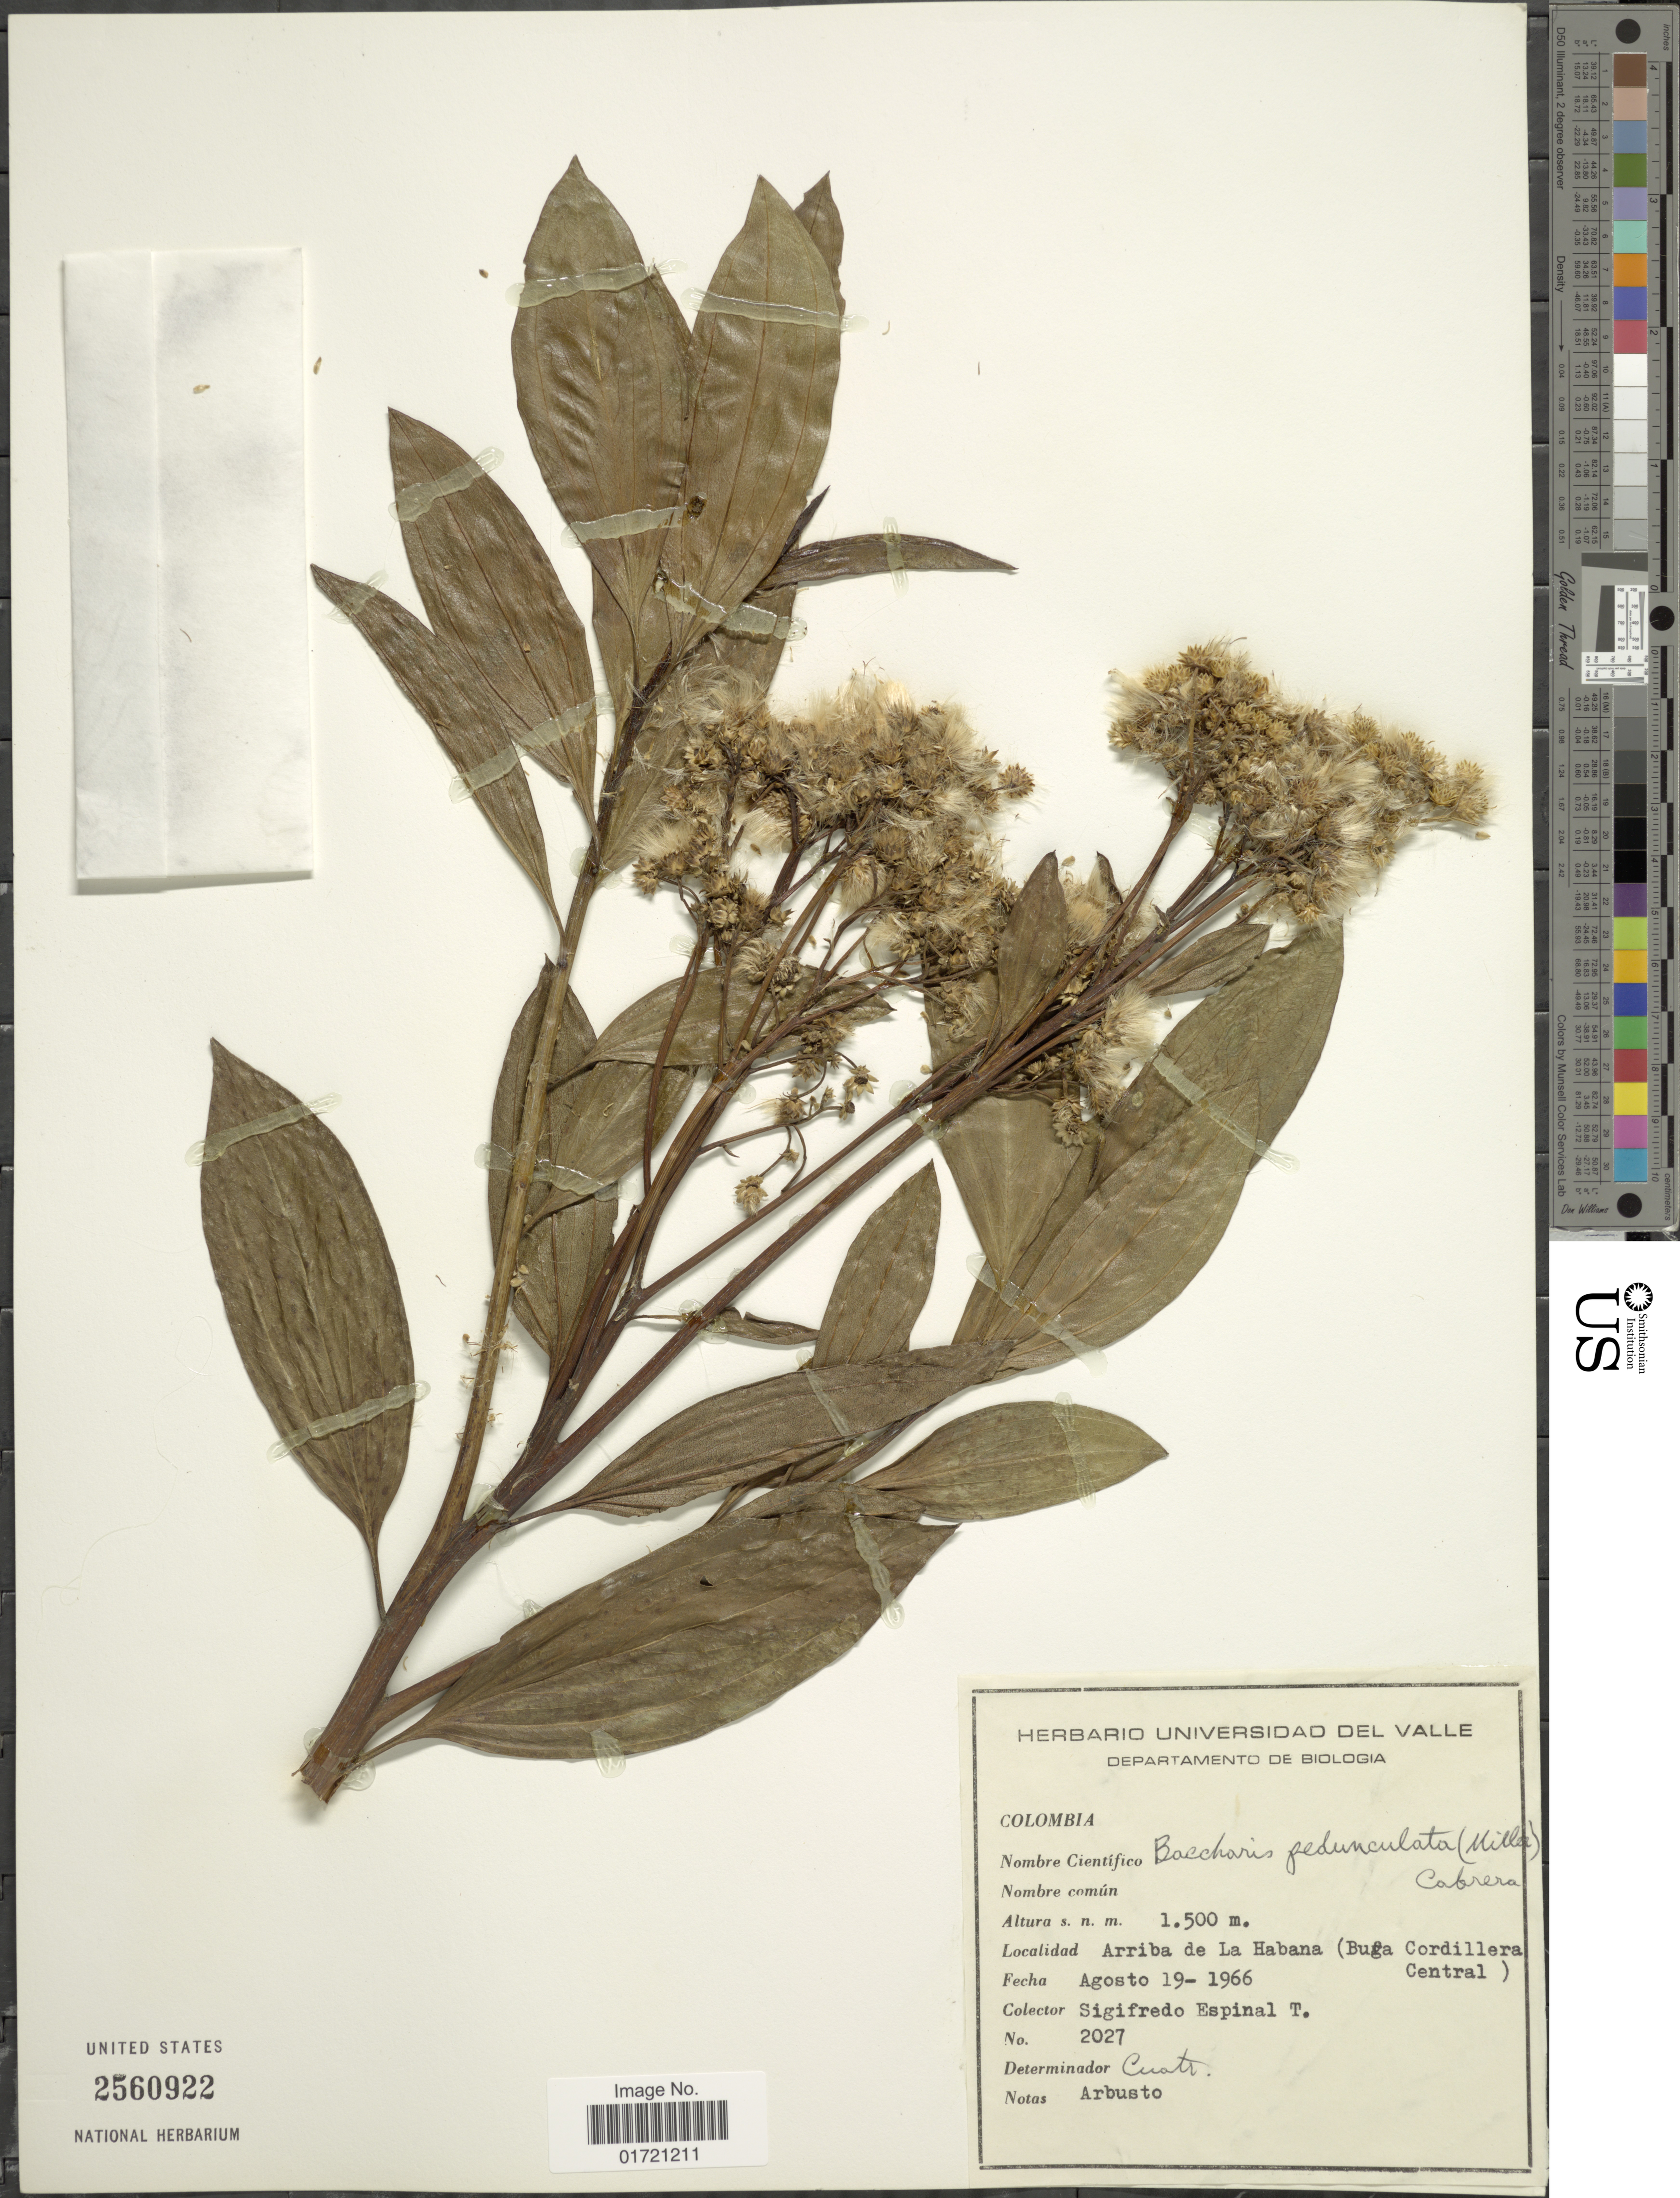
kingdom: Plantae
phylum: Tracheophyta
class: Magnoliopsida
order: Asterales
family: Asteraceae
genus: Baccharis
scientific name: Baccharis pedunculata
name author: (Mill.) Cabrera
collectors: S. T. Espinal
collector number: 2027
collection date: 1966-08-19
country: Colombia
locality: Arriba de La Habana (Buga Cordillera Central).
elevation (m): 1500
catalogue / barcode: US 2560922